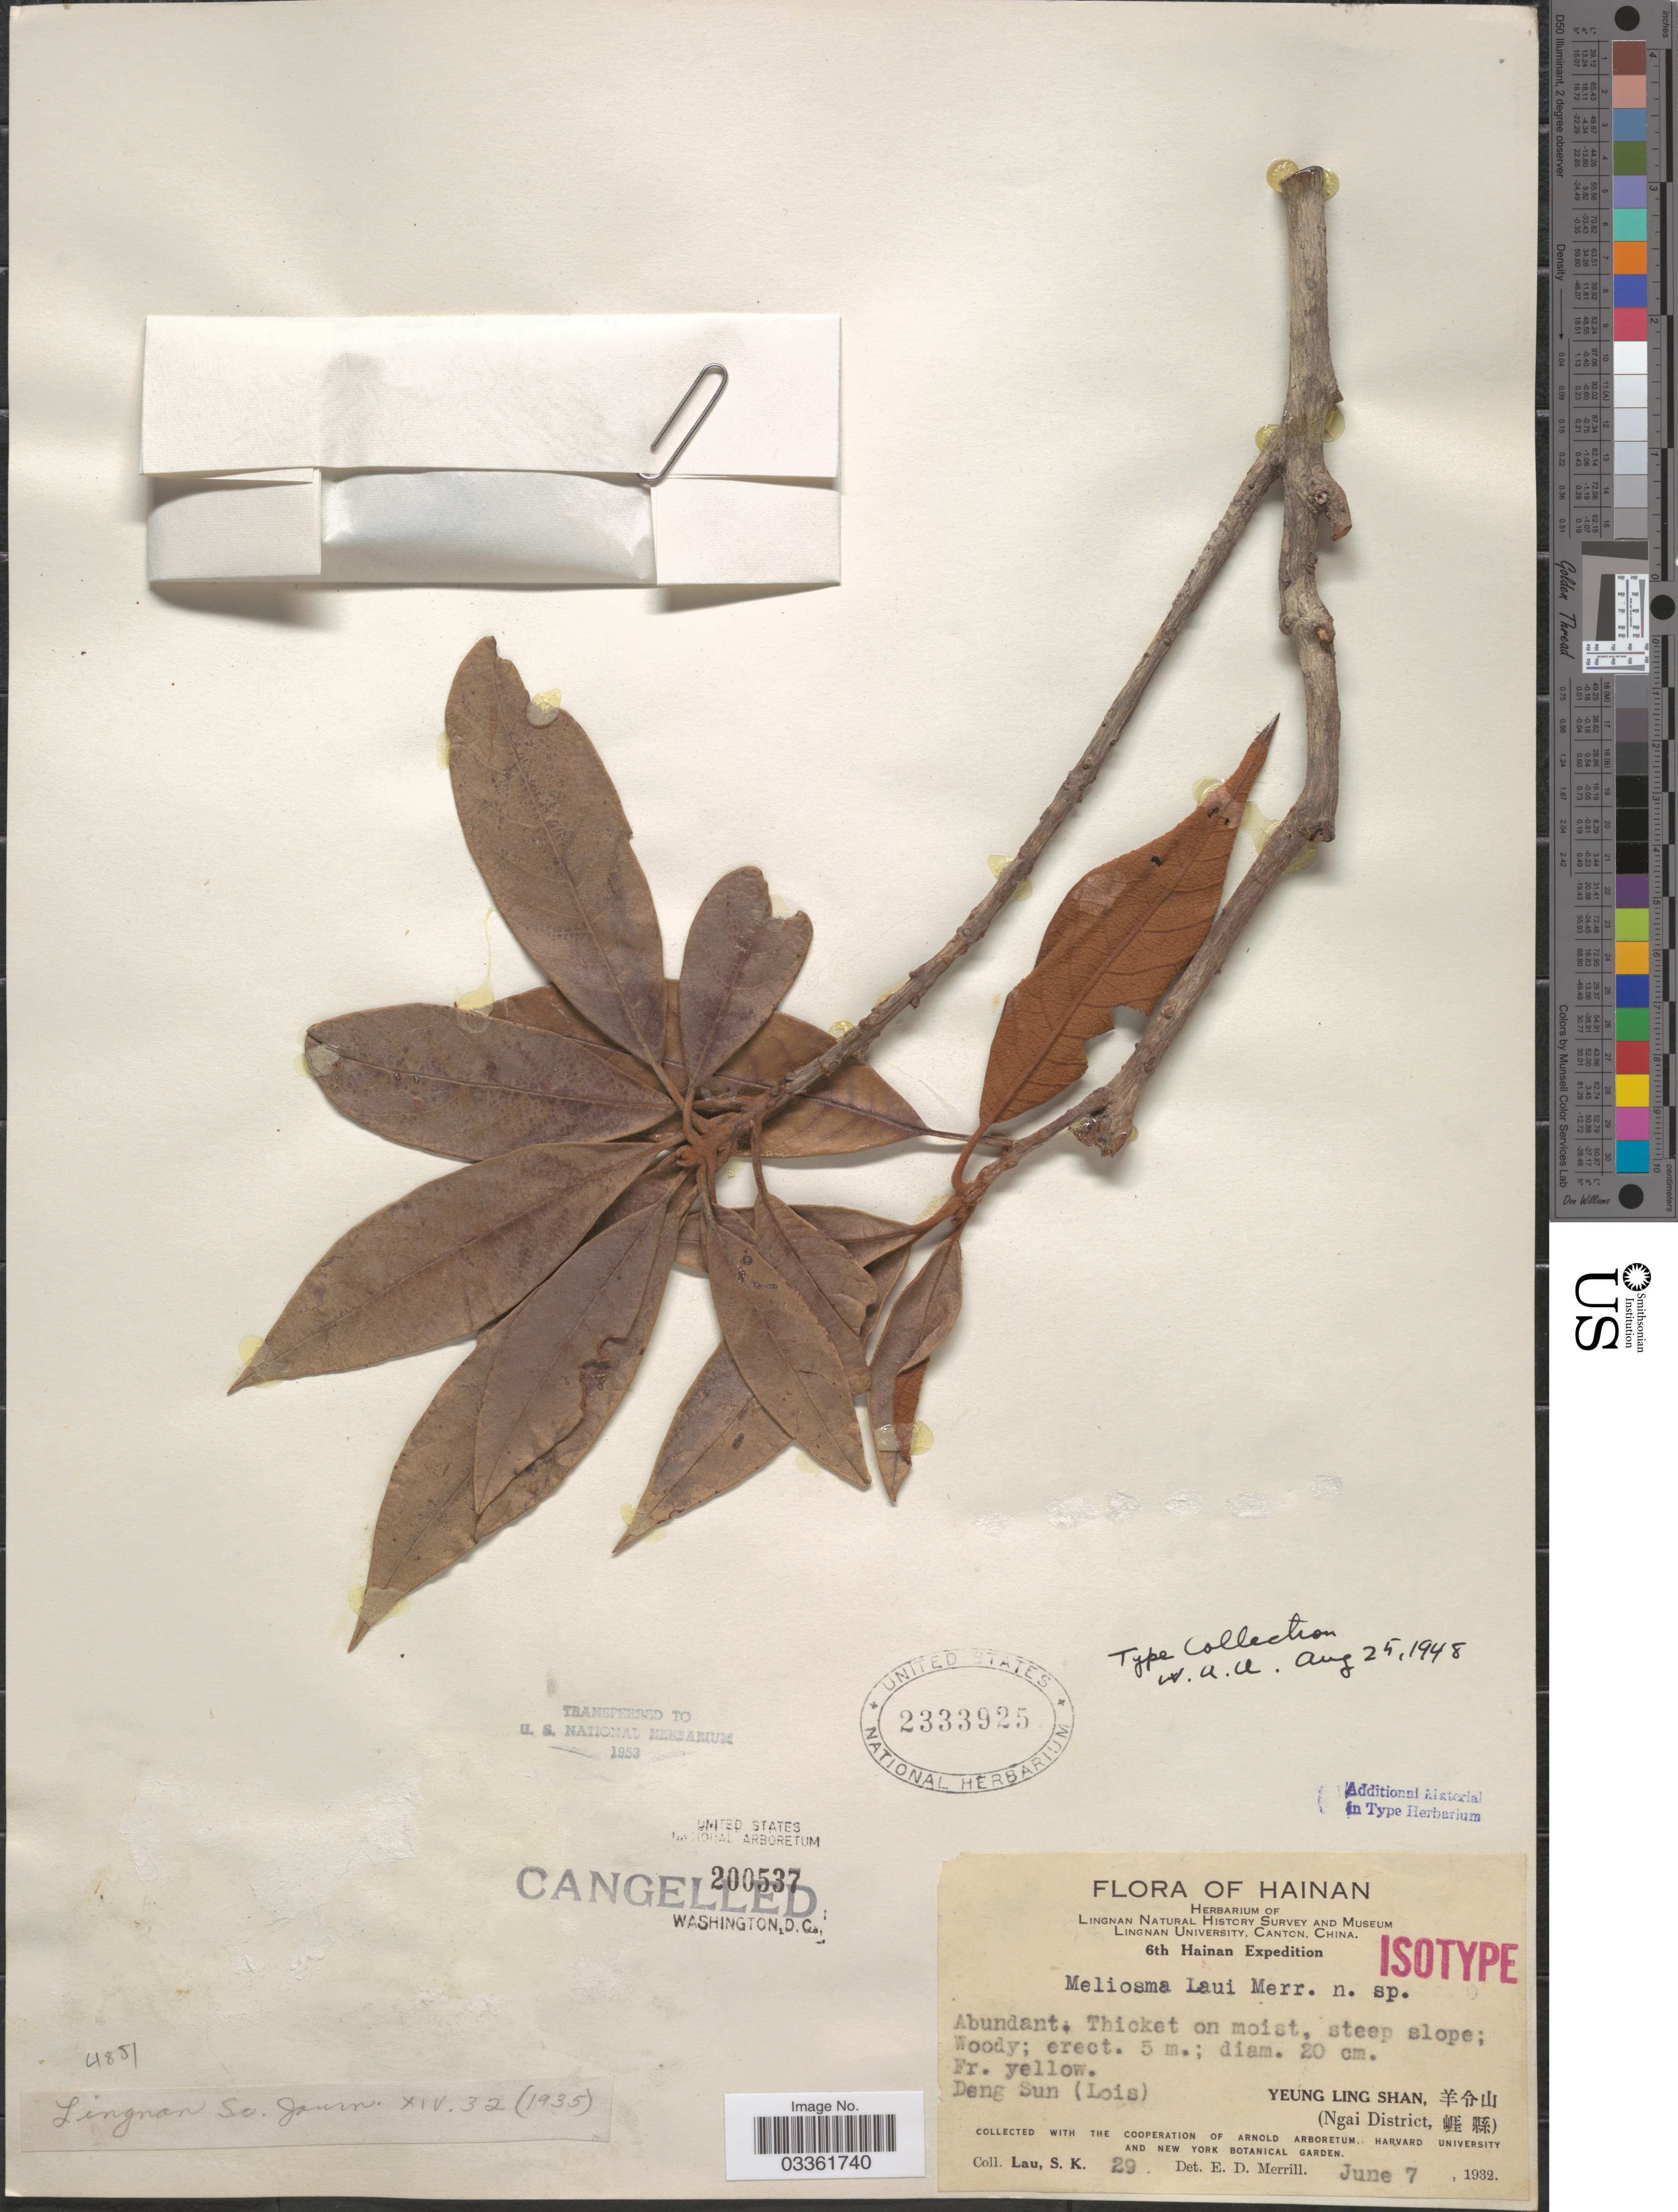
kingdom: Plantae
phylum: Tracheophyta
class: Magnoliopsida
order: Proteales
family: Sabiaceae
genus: Meliosma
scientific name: Meliosma kirkii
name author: Hemsl. & E.H. Wilson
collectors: S. K. Lau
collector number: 29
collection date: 1932-06-07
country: China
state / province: Hainan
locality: Deng Sun (Lois). Yeung Ling Shan. (Ngai District).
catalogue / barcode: US 2333925